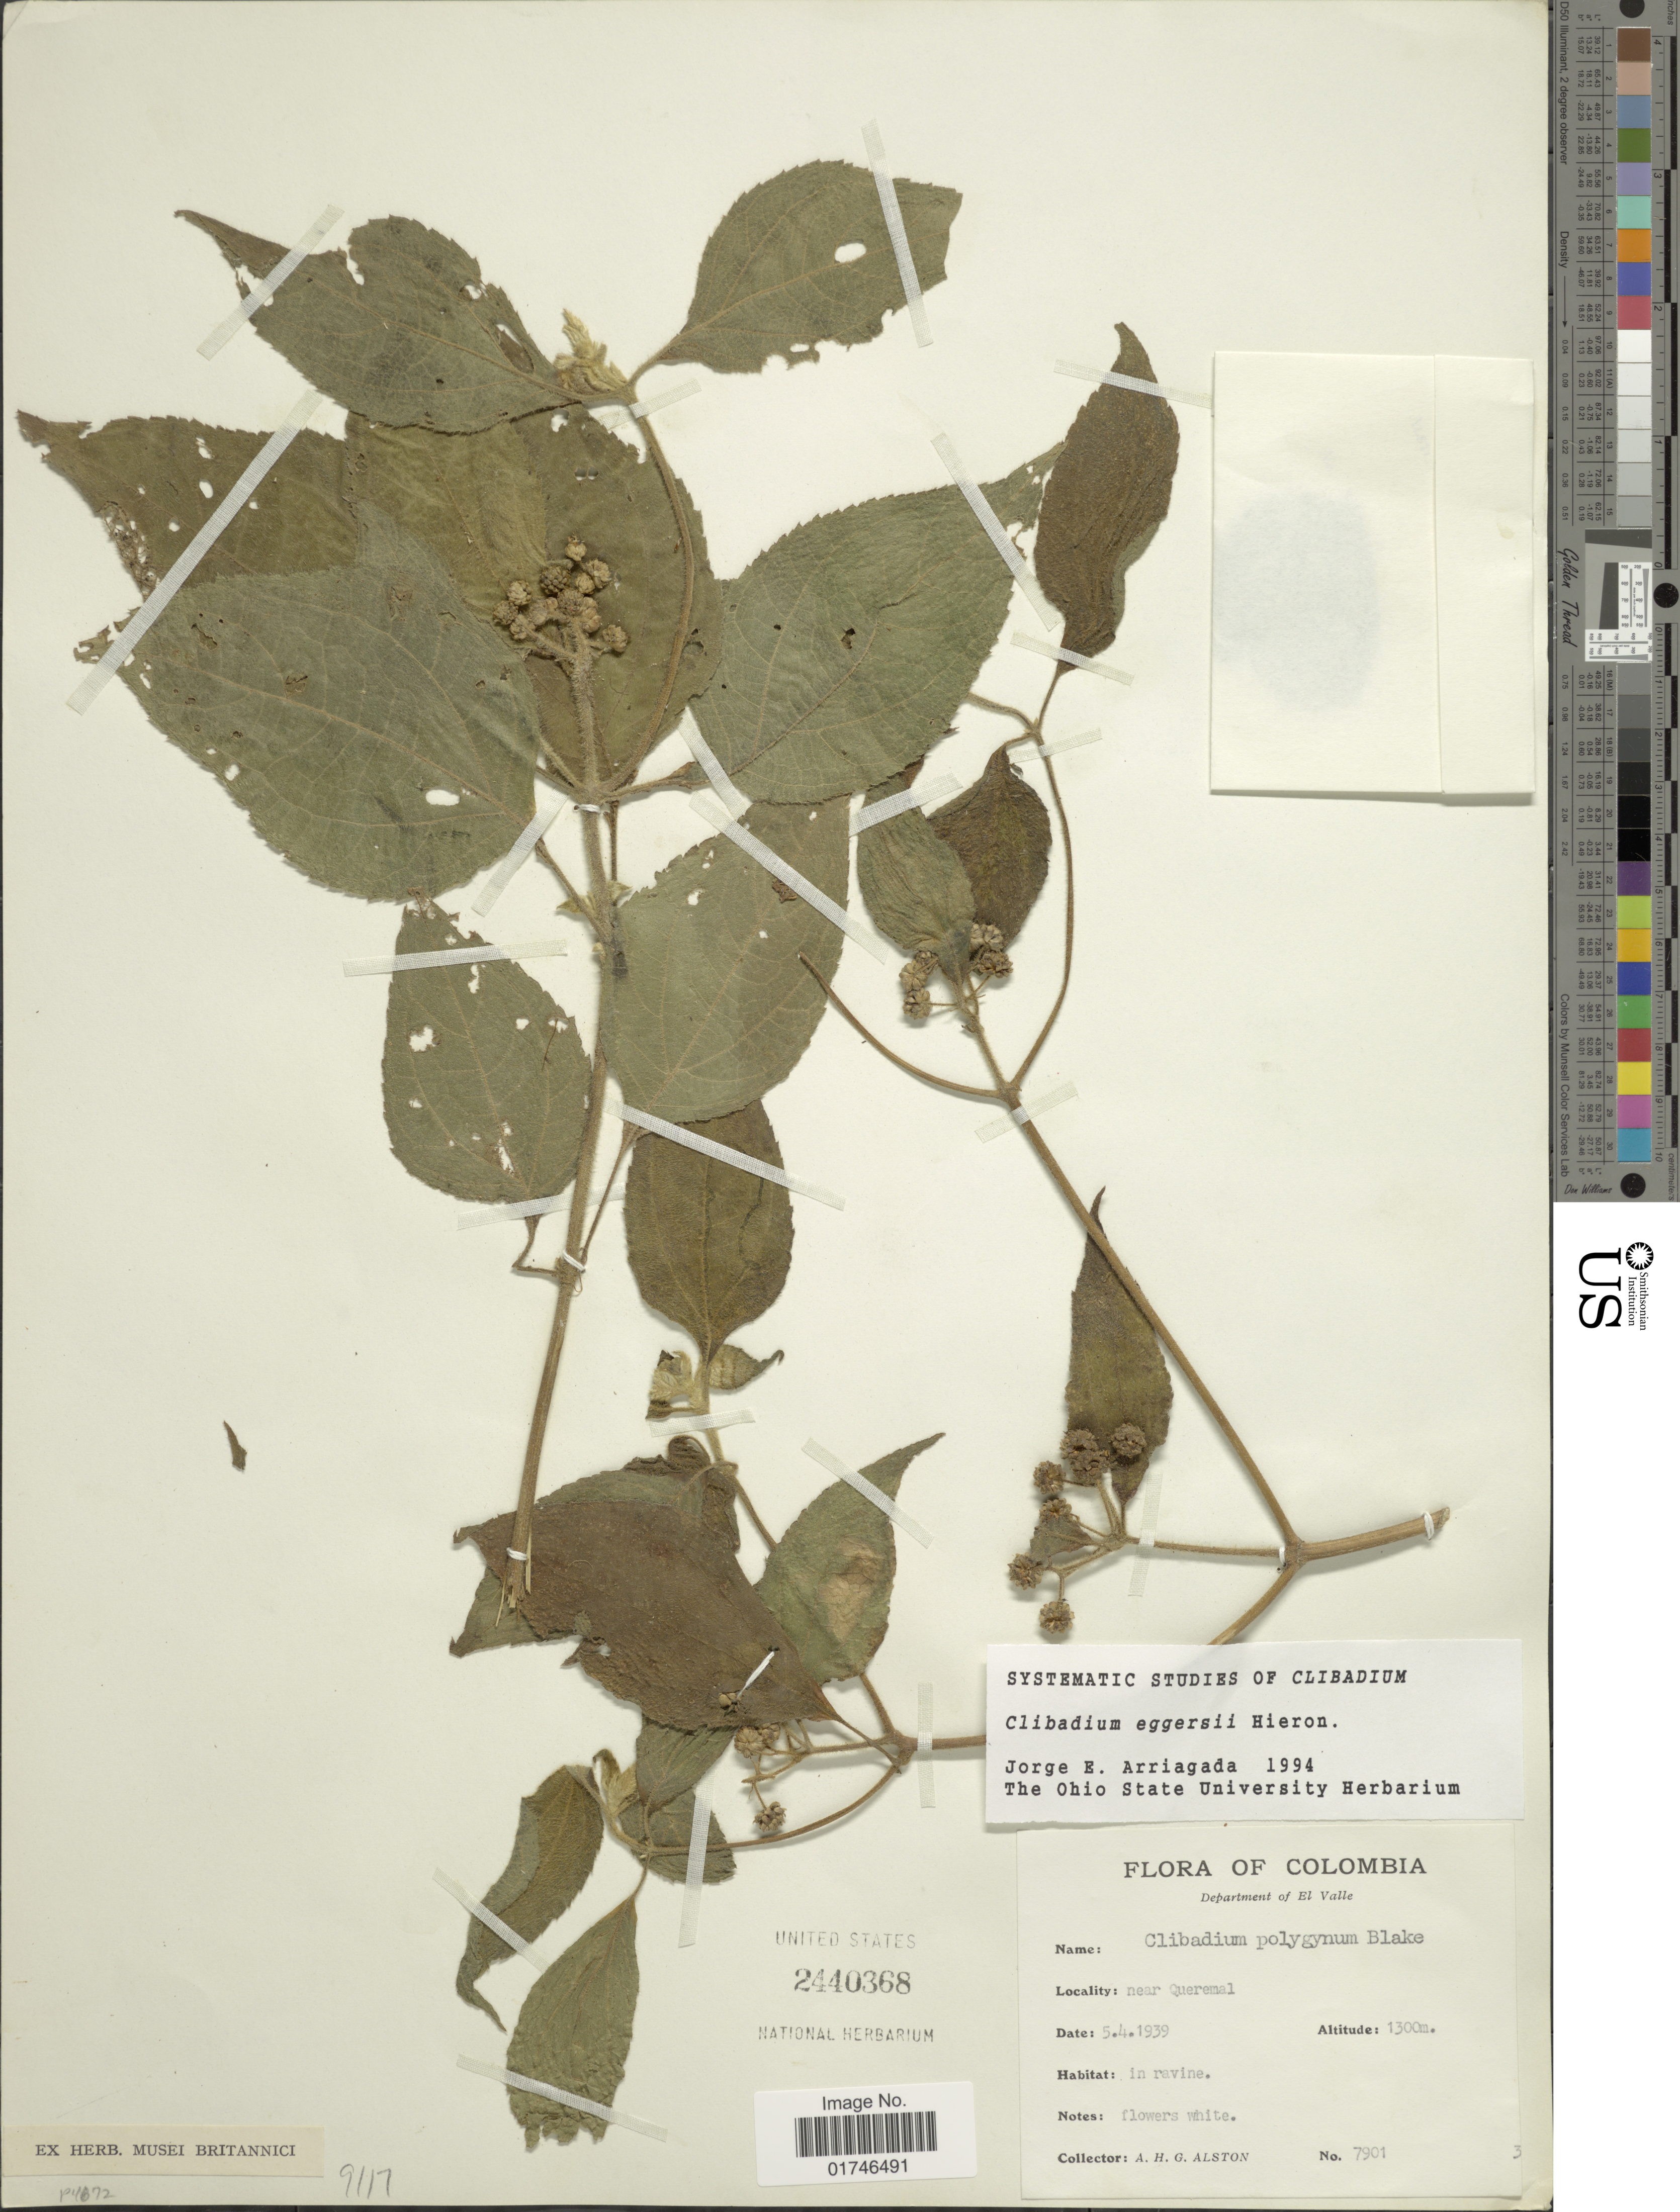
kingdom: Plantae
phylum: Tracheophyta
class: Magnoliopsida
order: Asterales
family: Asteraceae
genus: Clibadium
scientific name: Clibadium eggersii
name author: Hieron.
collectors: A. H. Alston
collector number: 7901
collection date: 1939-04-05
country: Colombia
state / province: Valle del Cauca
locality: Department of El Valle. Near Queremal.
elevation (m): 1300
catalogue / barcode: US 2440368